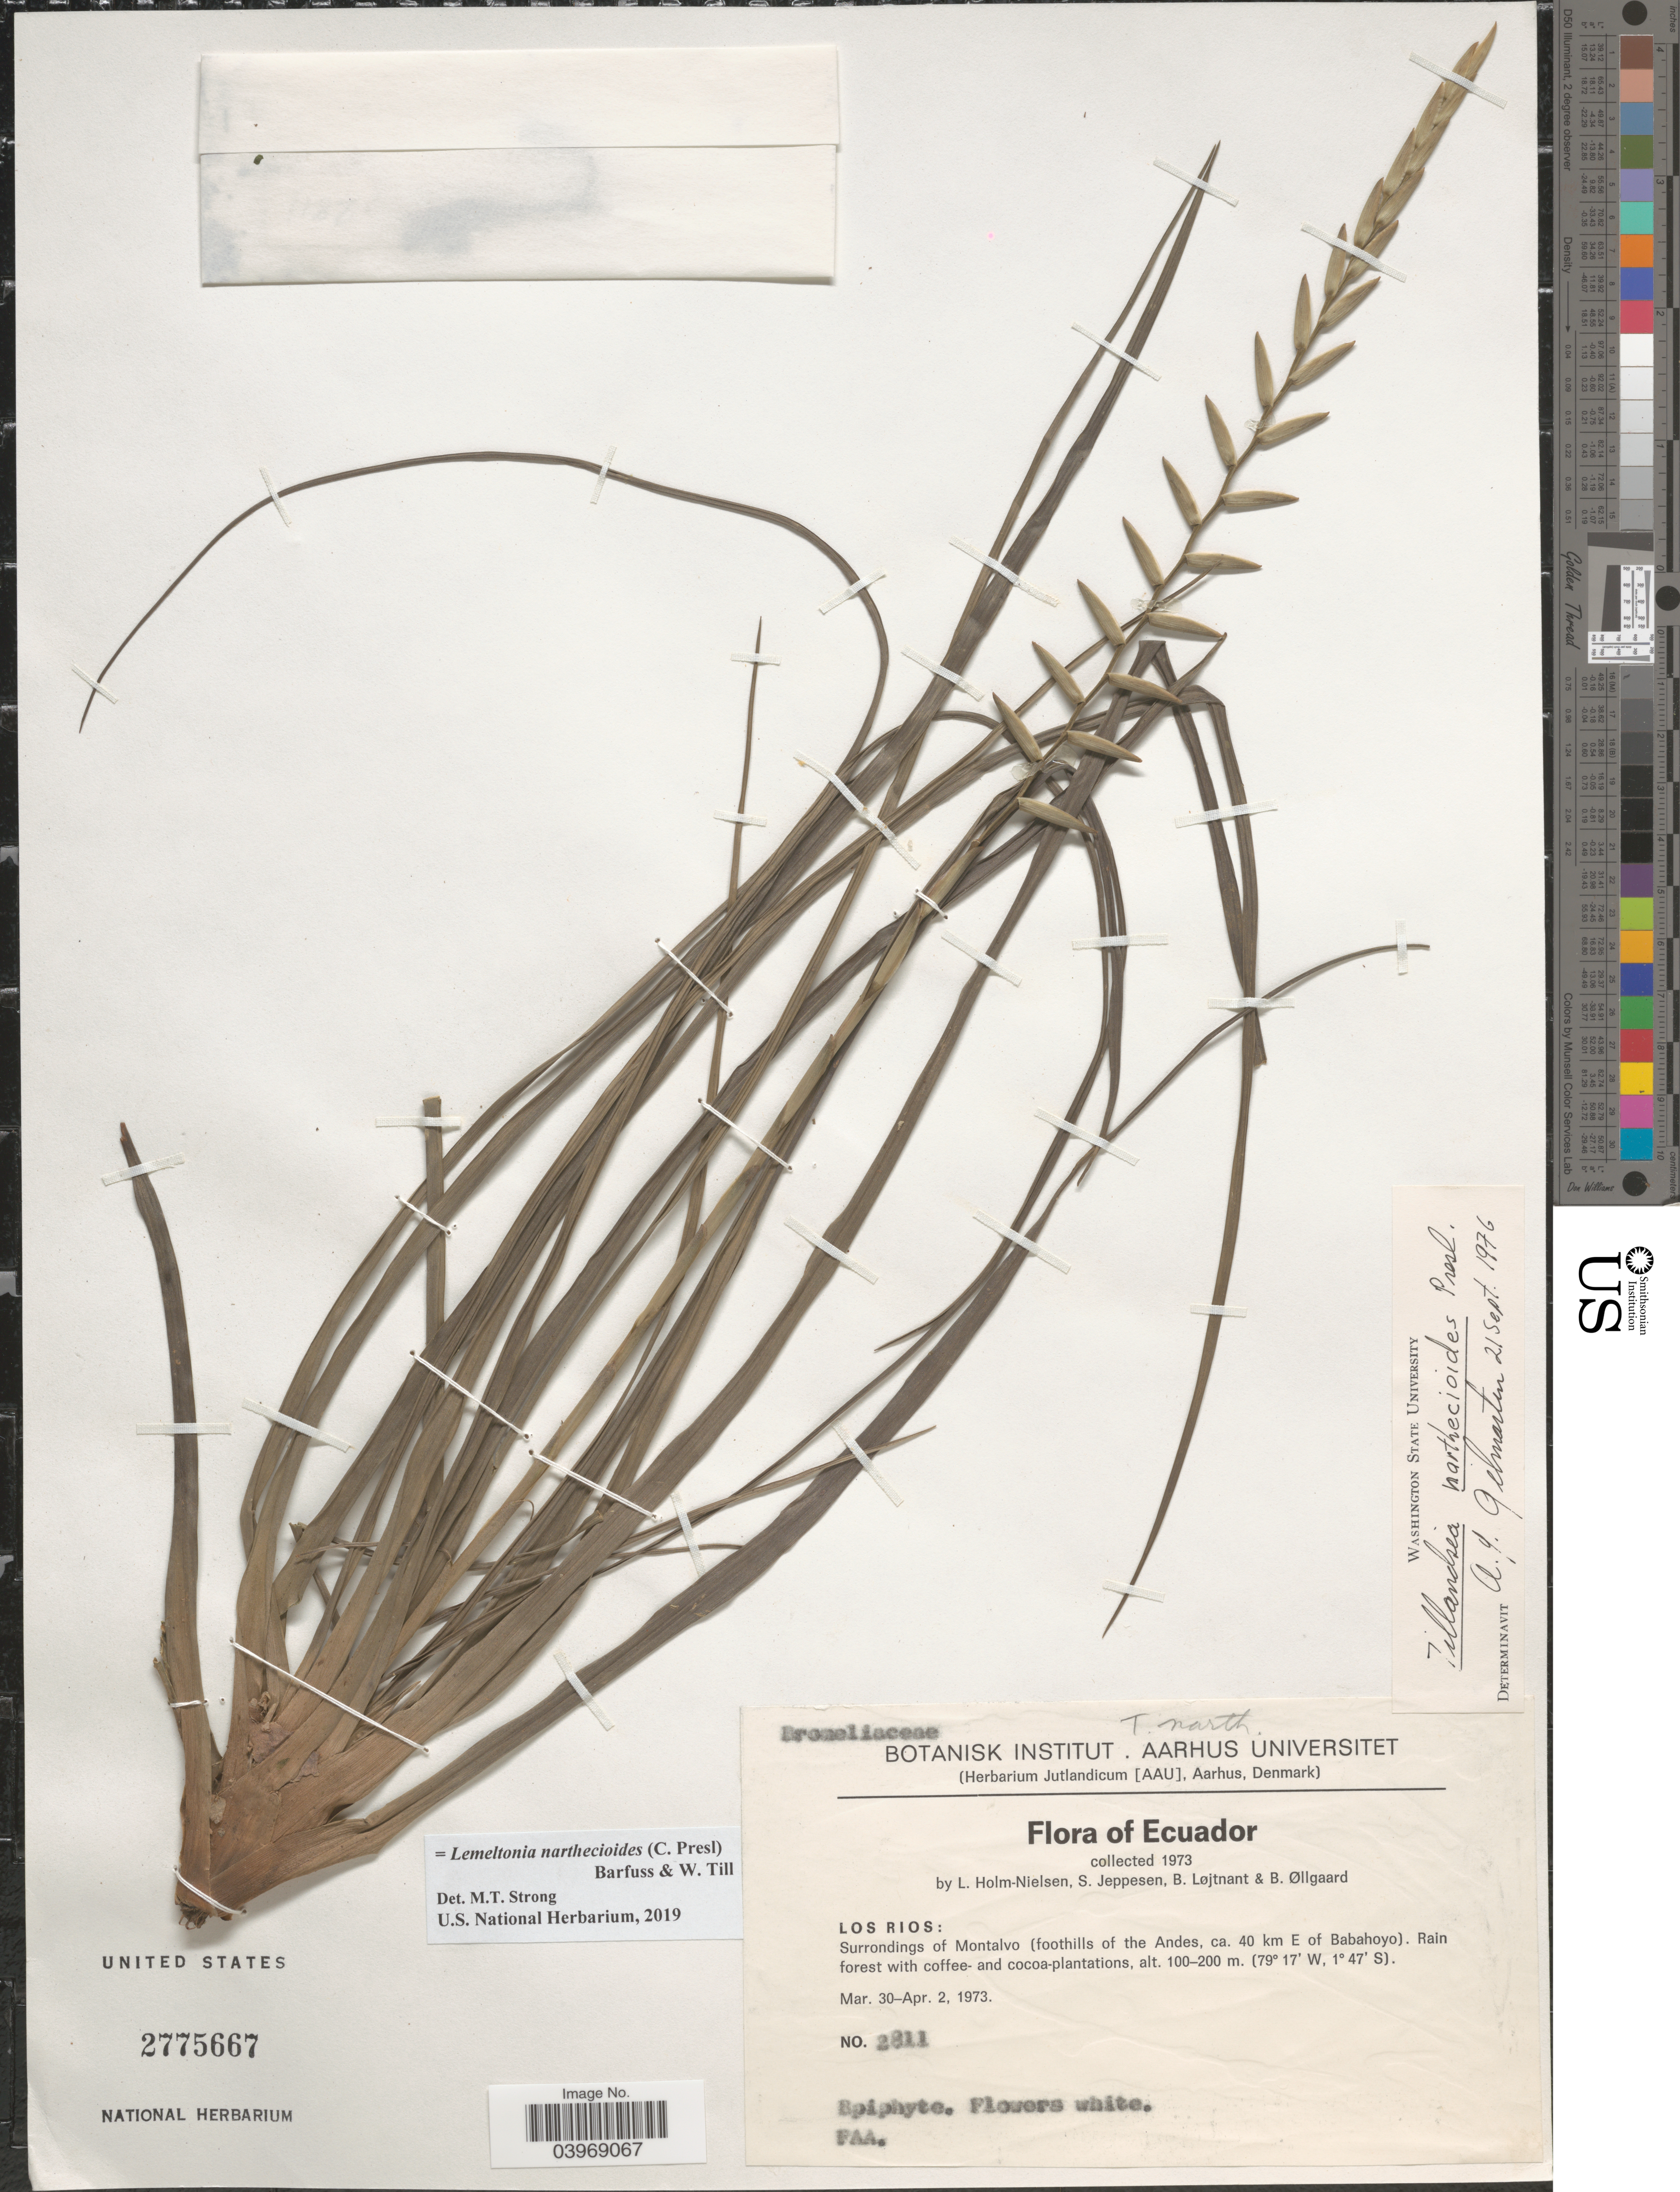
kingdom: Plantae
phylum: Tracheophyta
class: Liliopsida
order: Poales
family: Bromeliaceae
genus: Lemeltonia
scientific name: Lemeltonia narthecioides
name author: (C. Presl) Barfuss & W. Till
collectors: L. Holm-Nielsen, S. Jeppesen, B. Löjtnant & B. Øllgaard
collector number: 2811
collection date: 1973-03-30/1973-04-02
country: Ecuador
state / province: Los Ríos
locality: Surrondings of Montalvo (foothills of the Andes, ca. 40 km E of Babahoyo).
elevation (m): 100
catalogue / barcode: US 2775667